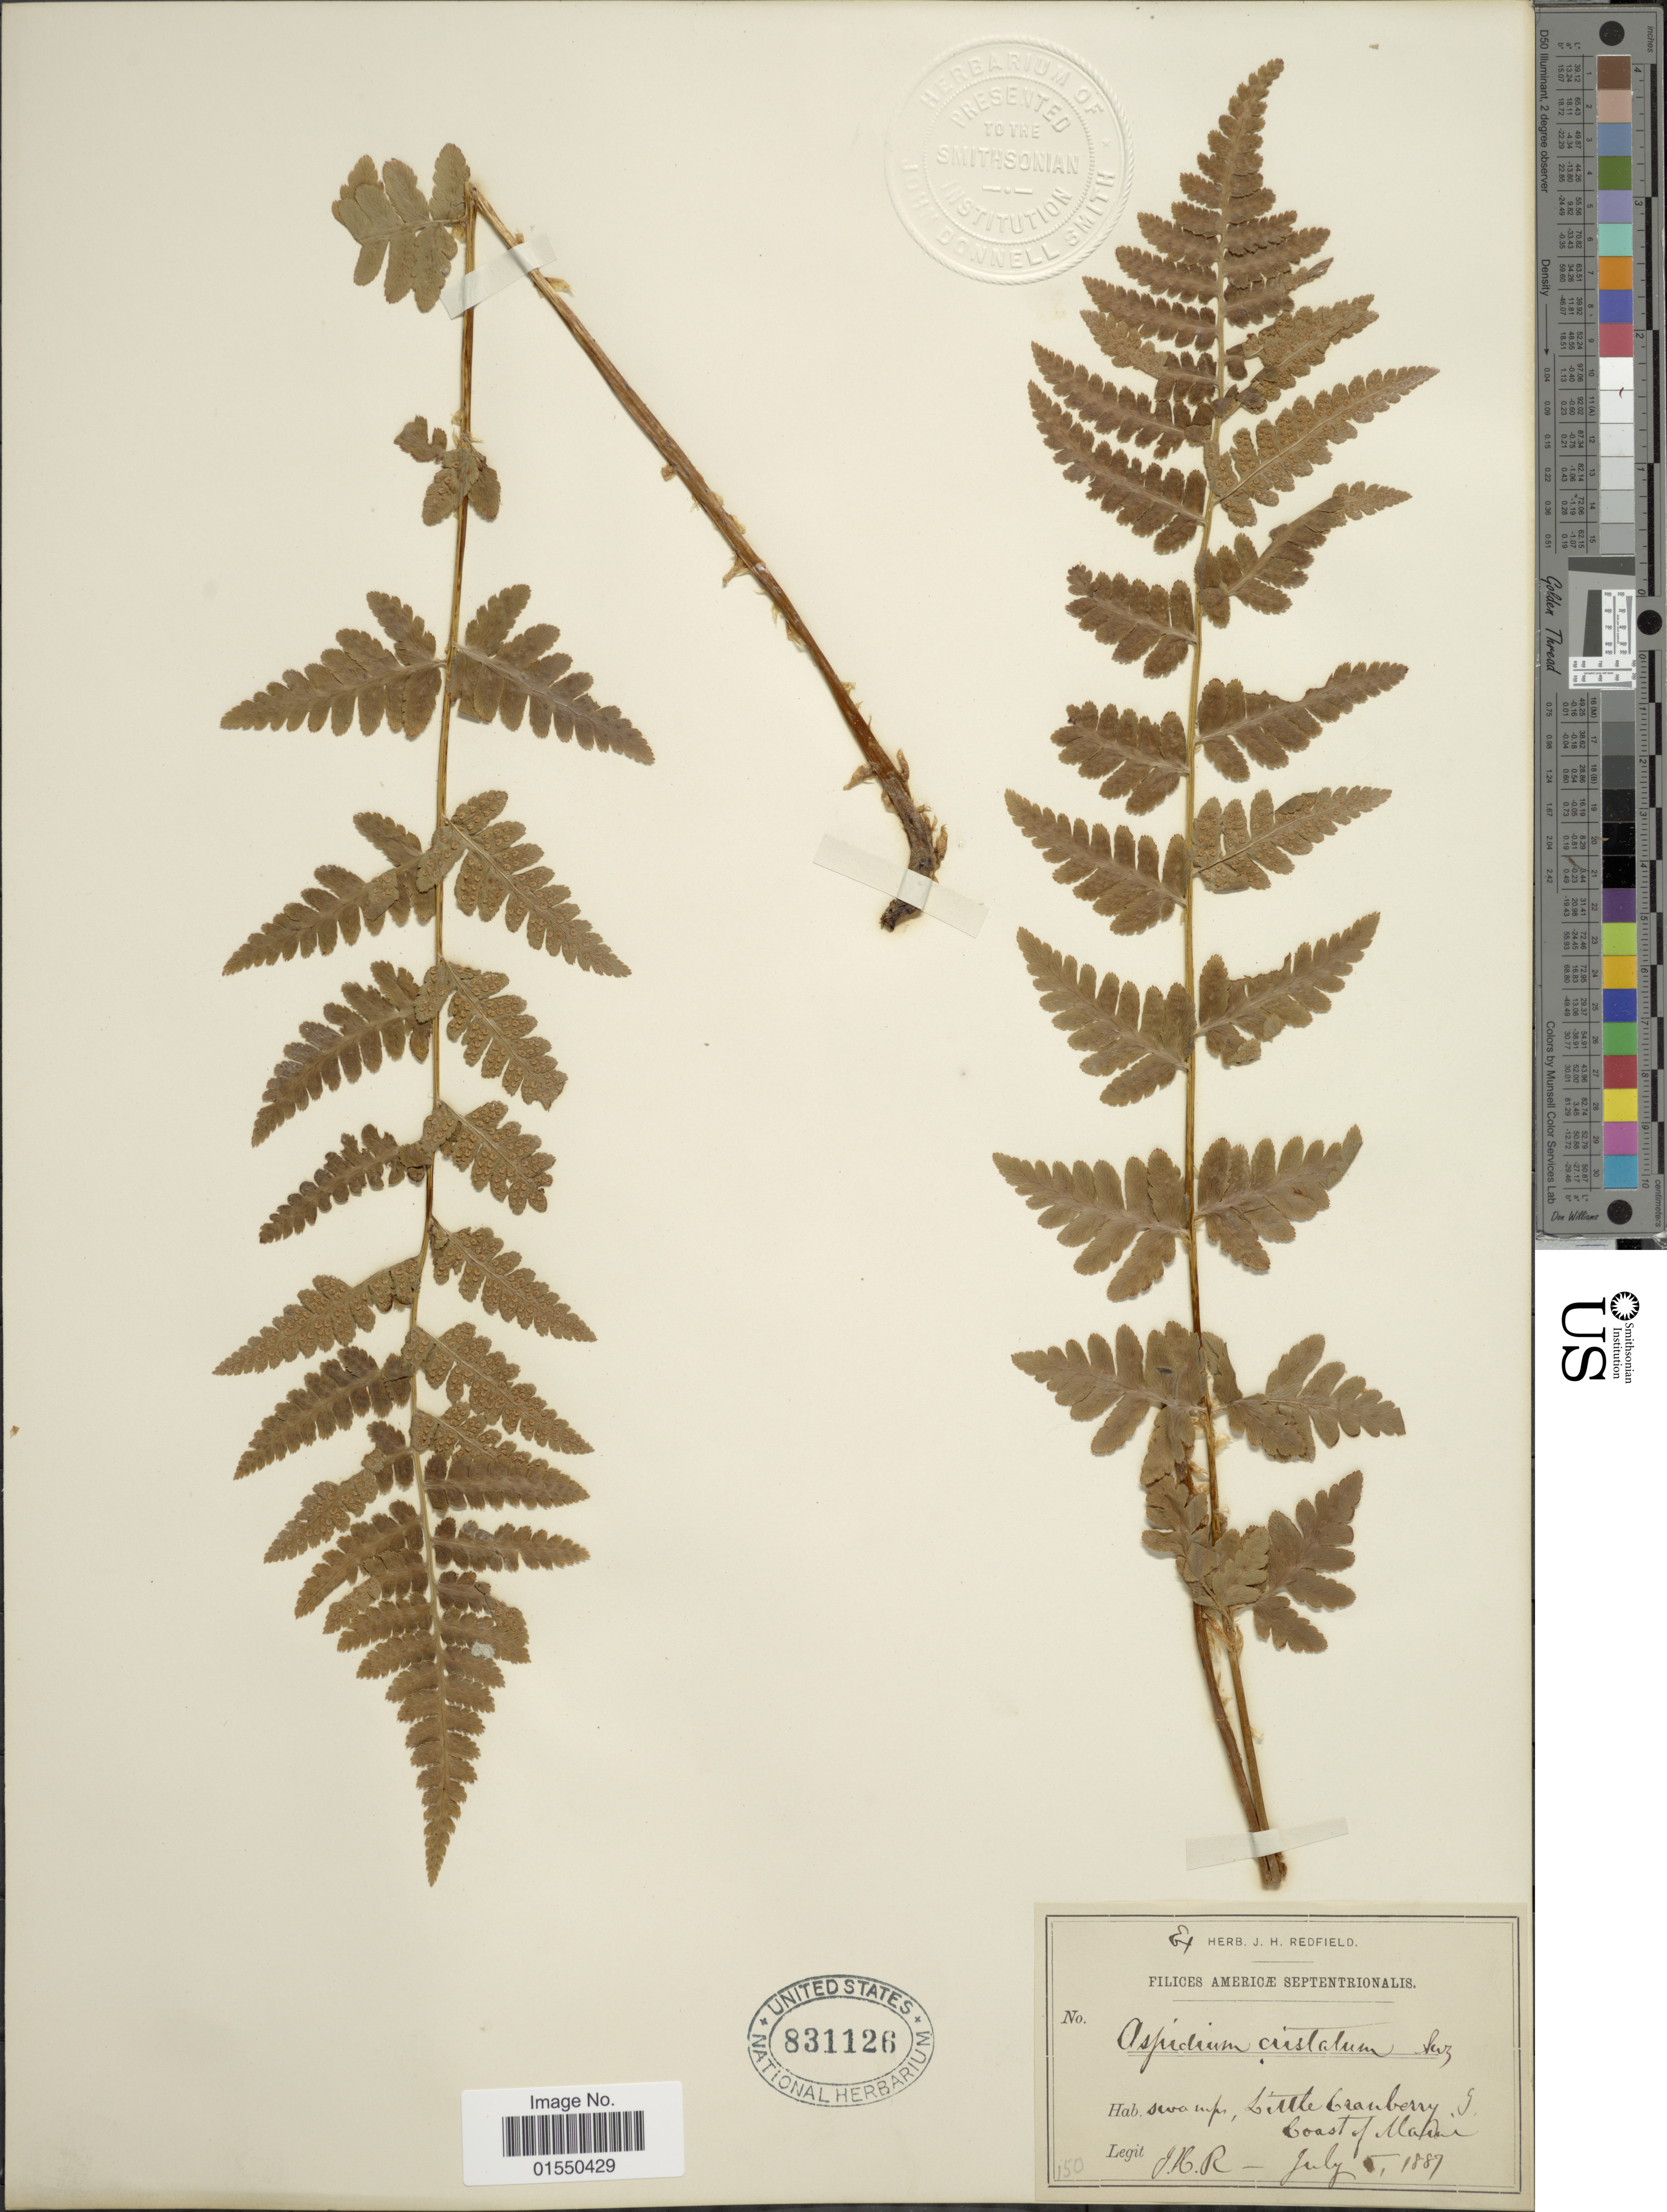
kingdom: Plantae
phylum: Tracheophyta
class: Polypodiopsida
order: Polypodiales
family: Dryopteridaceae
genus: Dryopteris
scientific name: Dryopteris cristata var. spinulosa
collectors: J. Redfield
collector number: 150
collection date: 1889-07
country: United States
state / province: Maine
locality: Swamp, Little Cranberry, Coast of Maine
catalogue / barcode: US 831126